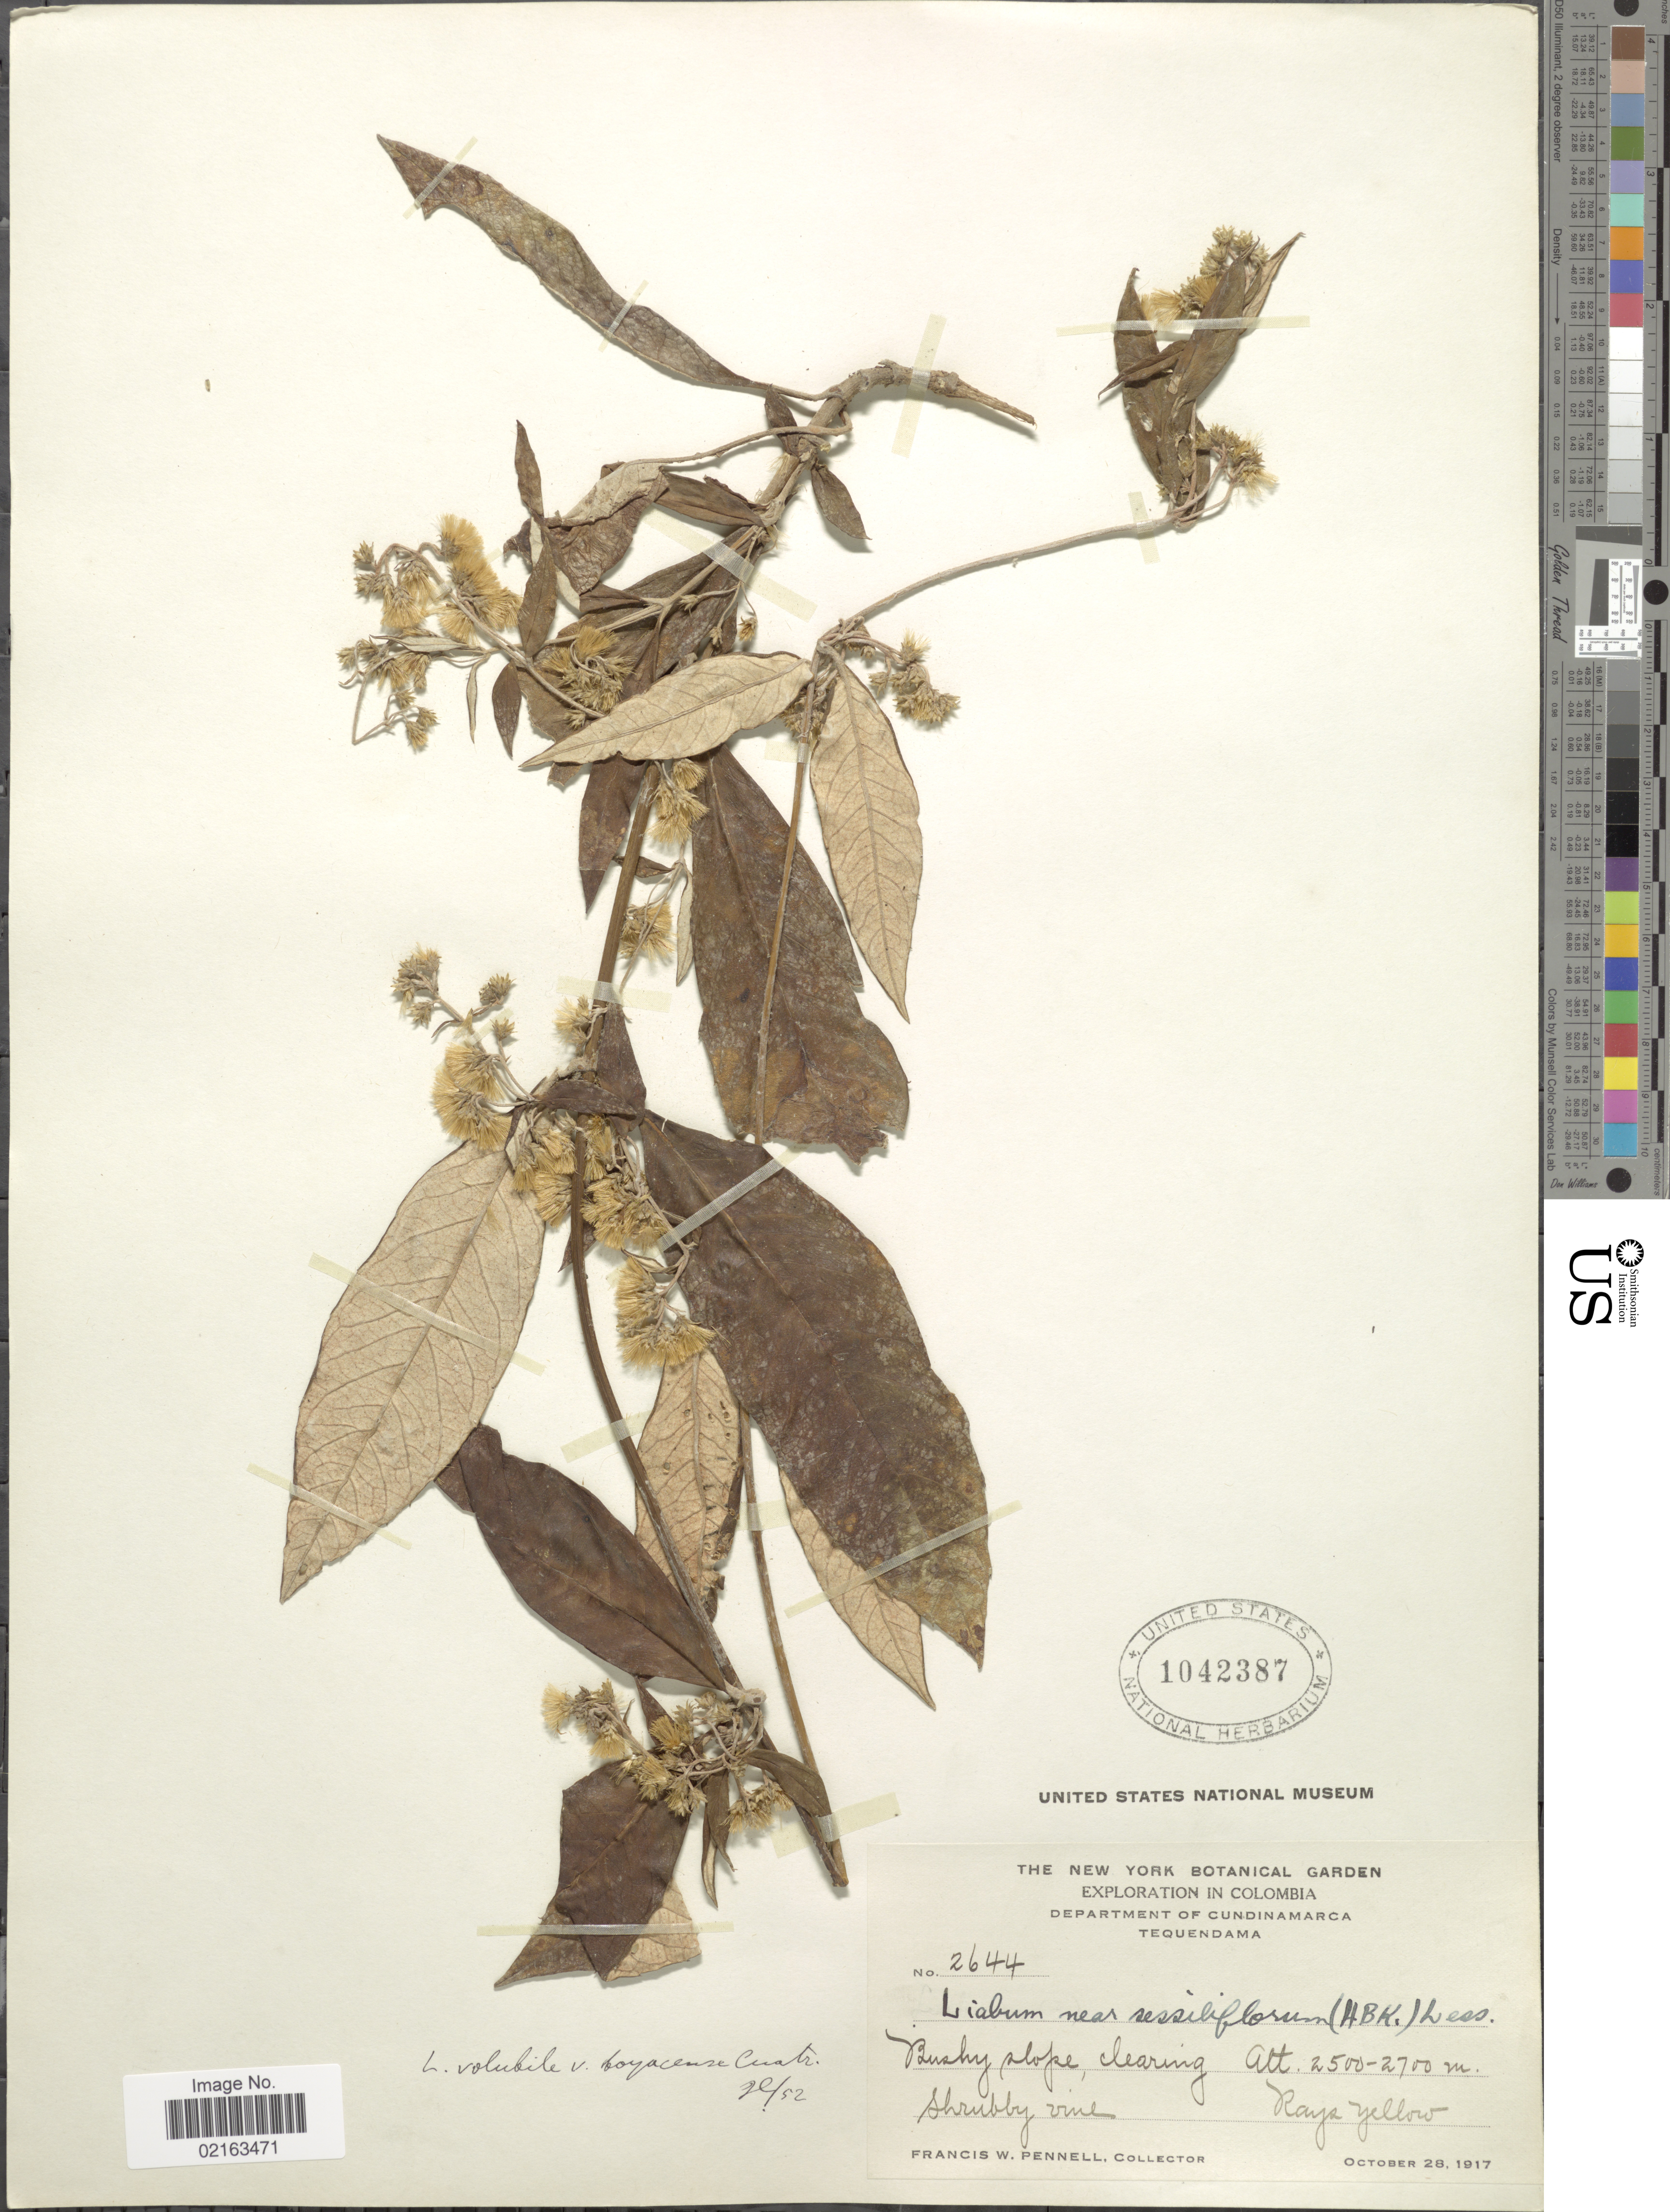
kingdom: Plantae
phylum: Tracheophyta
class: Magnoliopsida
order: Asterales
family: Asteraceae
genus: Oligactis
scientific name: Oligactis volubilis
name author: (Kunth) Cass.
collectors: F. W. Pennell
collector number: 2644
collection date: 1917-10-28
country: Colombia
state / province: Cundinamarca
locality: Department of Cundinamarca. Tequendama. Bushy slope, clearing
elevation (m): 2500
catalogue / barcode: US 1042387